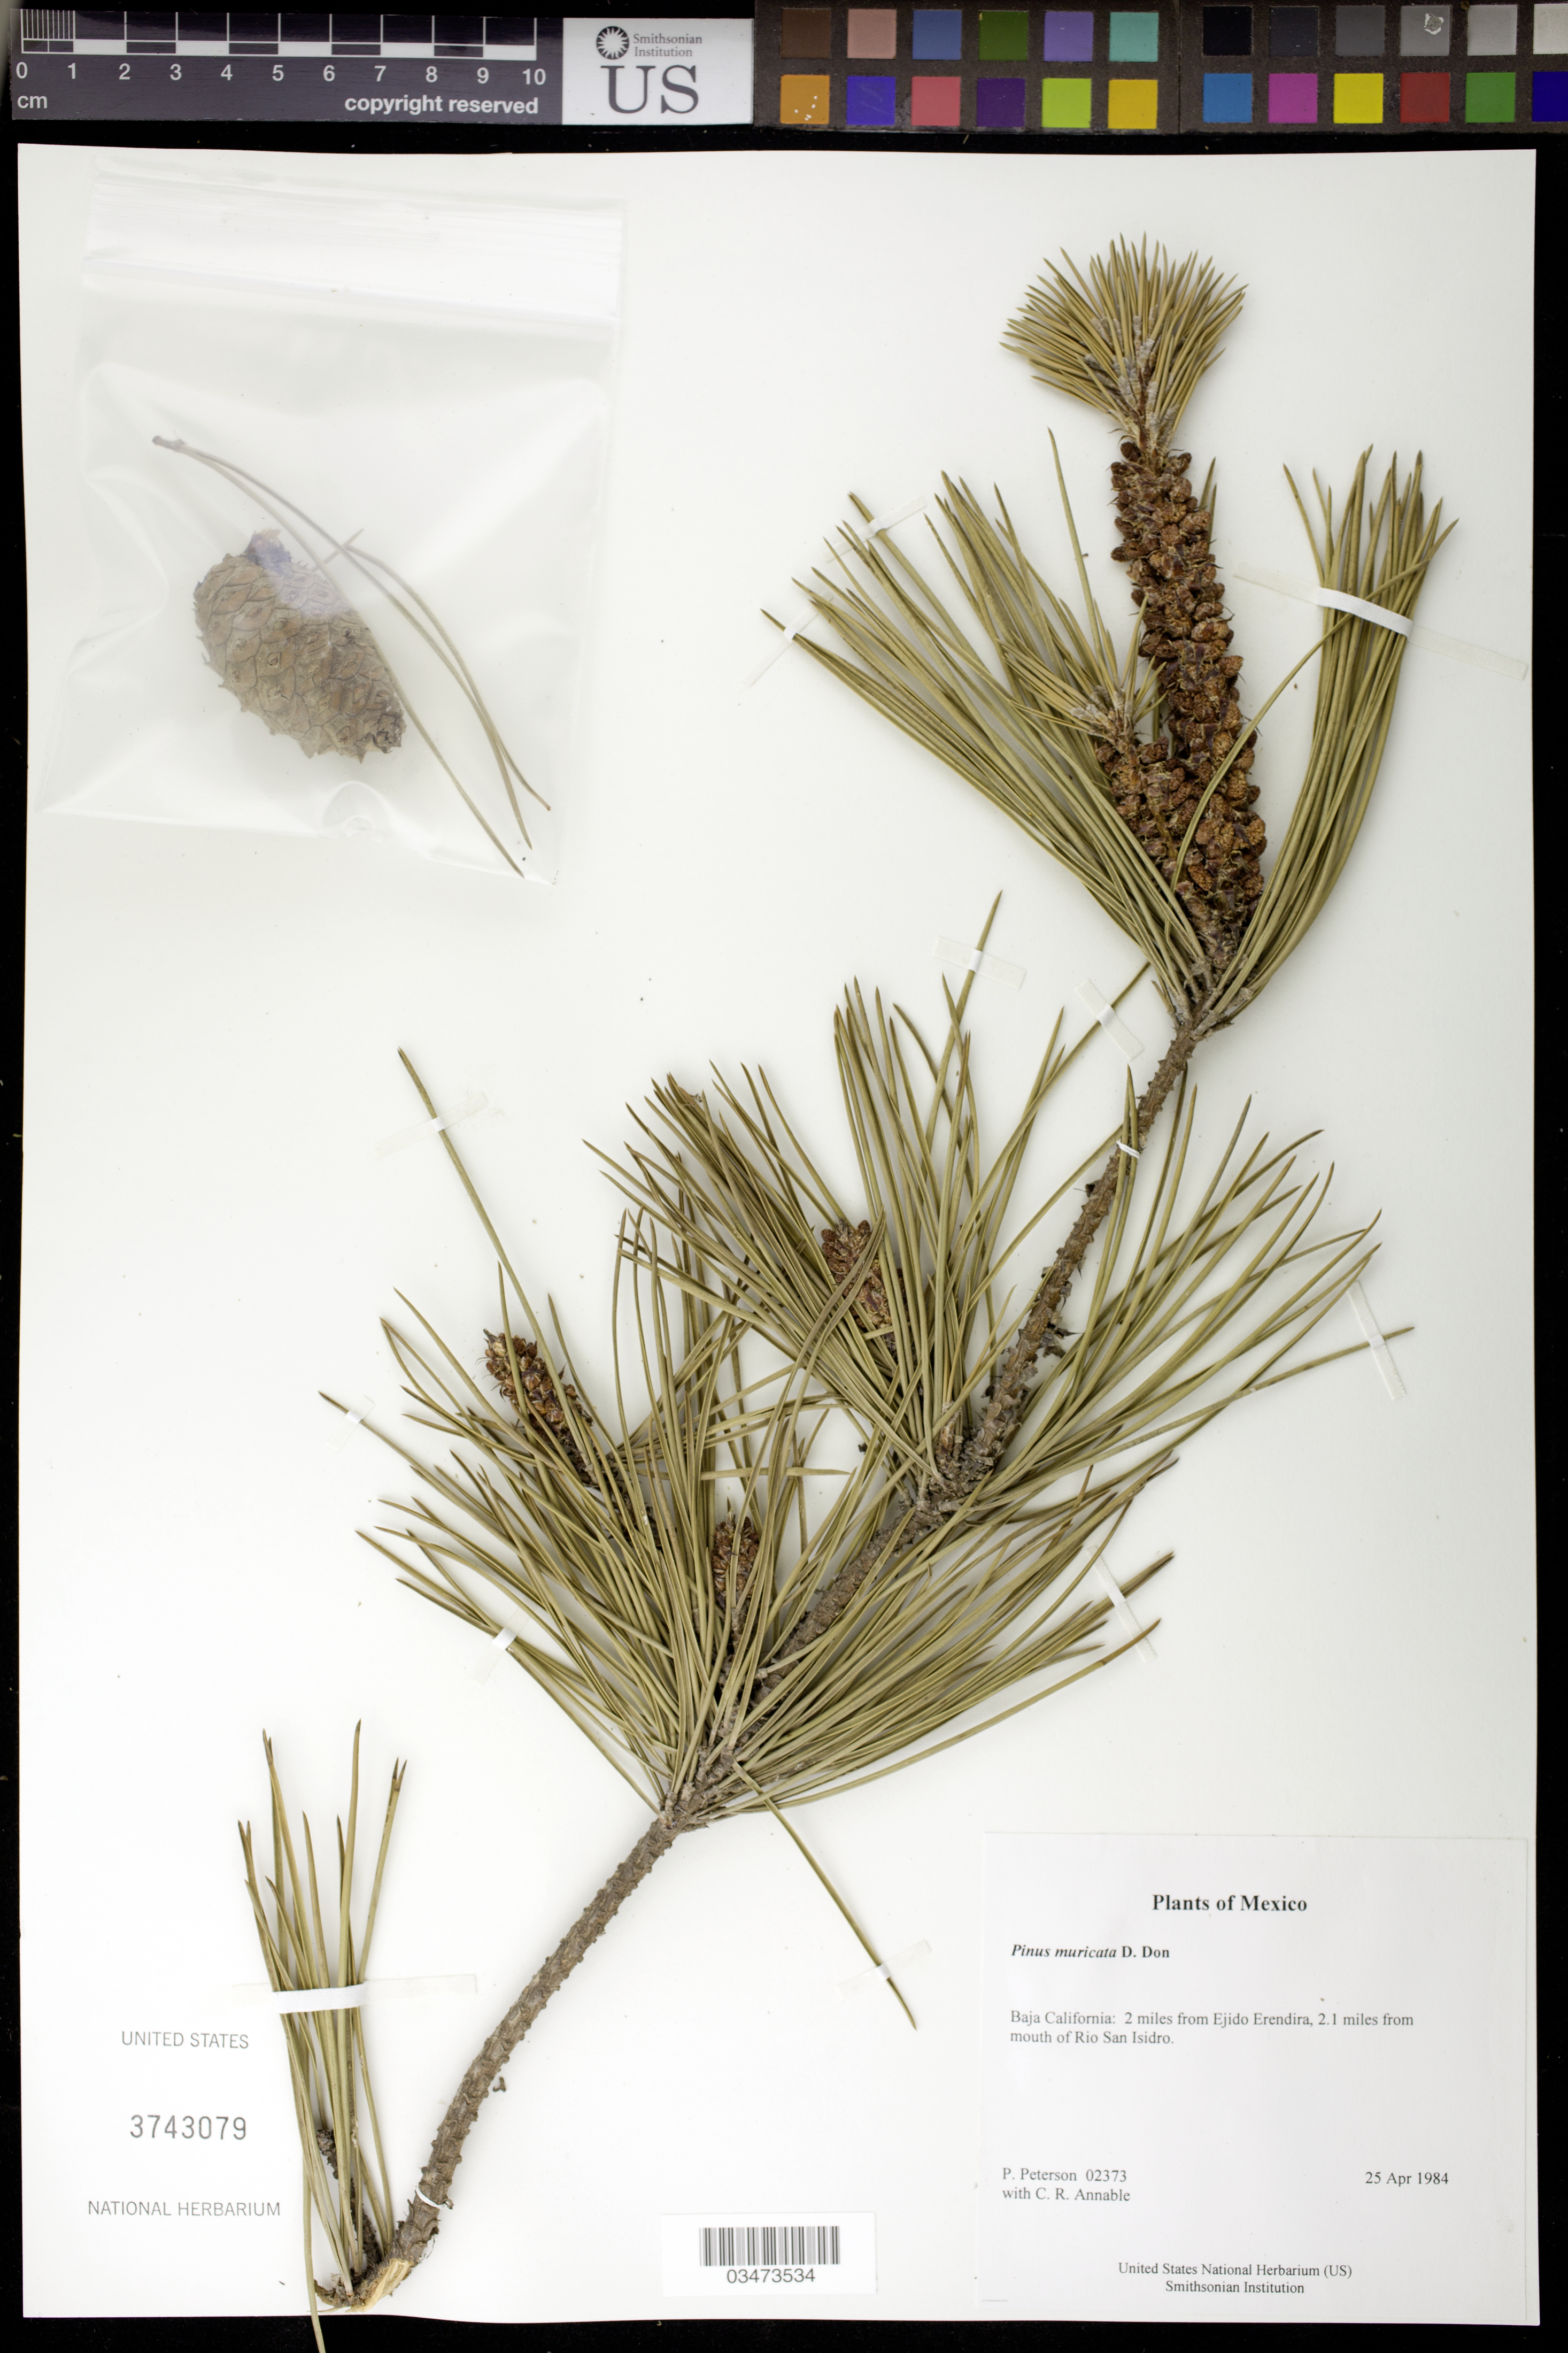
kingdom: Plantae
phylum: Tracheophyta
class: Pinopsida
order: Pinales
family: Pinaceae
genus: Pinus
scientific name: Pinus muricata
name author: D. Don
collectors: P. M. Peterson & C. R. Annable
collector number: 02373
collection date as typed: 25 Apr 1984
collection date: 1984-04-25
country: Mexico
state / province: Baja California Norte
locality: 2 miles from Ejido Erendira, 2.1 miles from mouth of Rio San Isidro.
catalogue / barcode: US 3743079